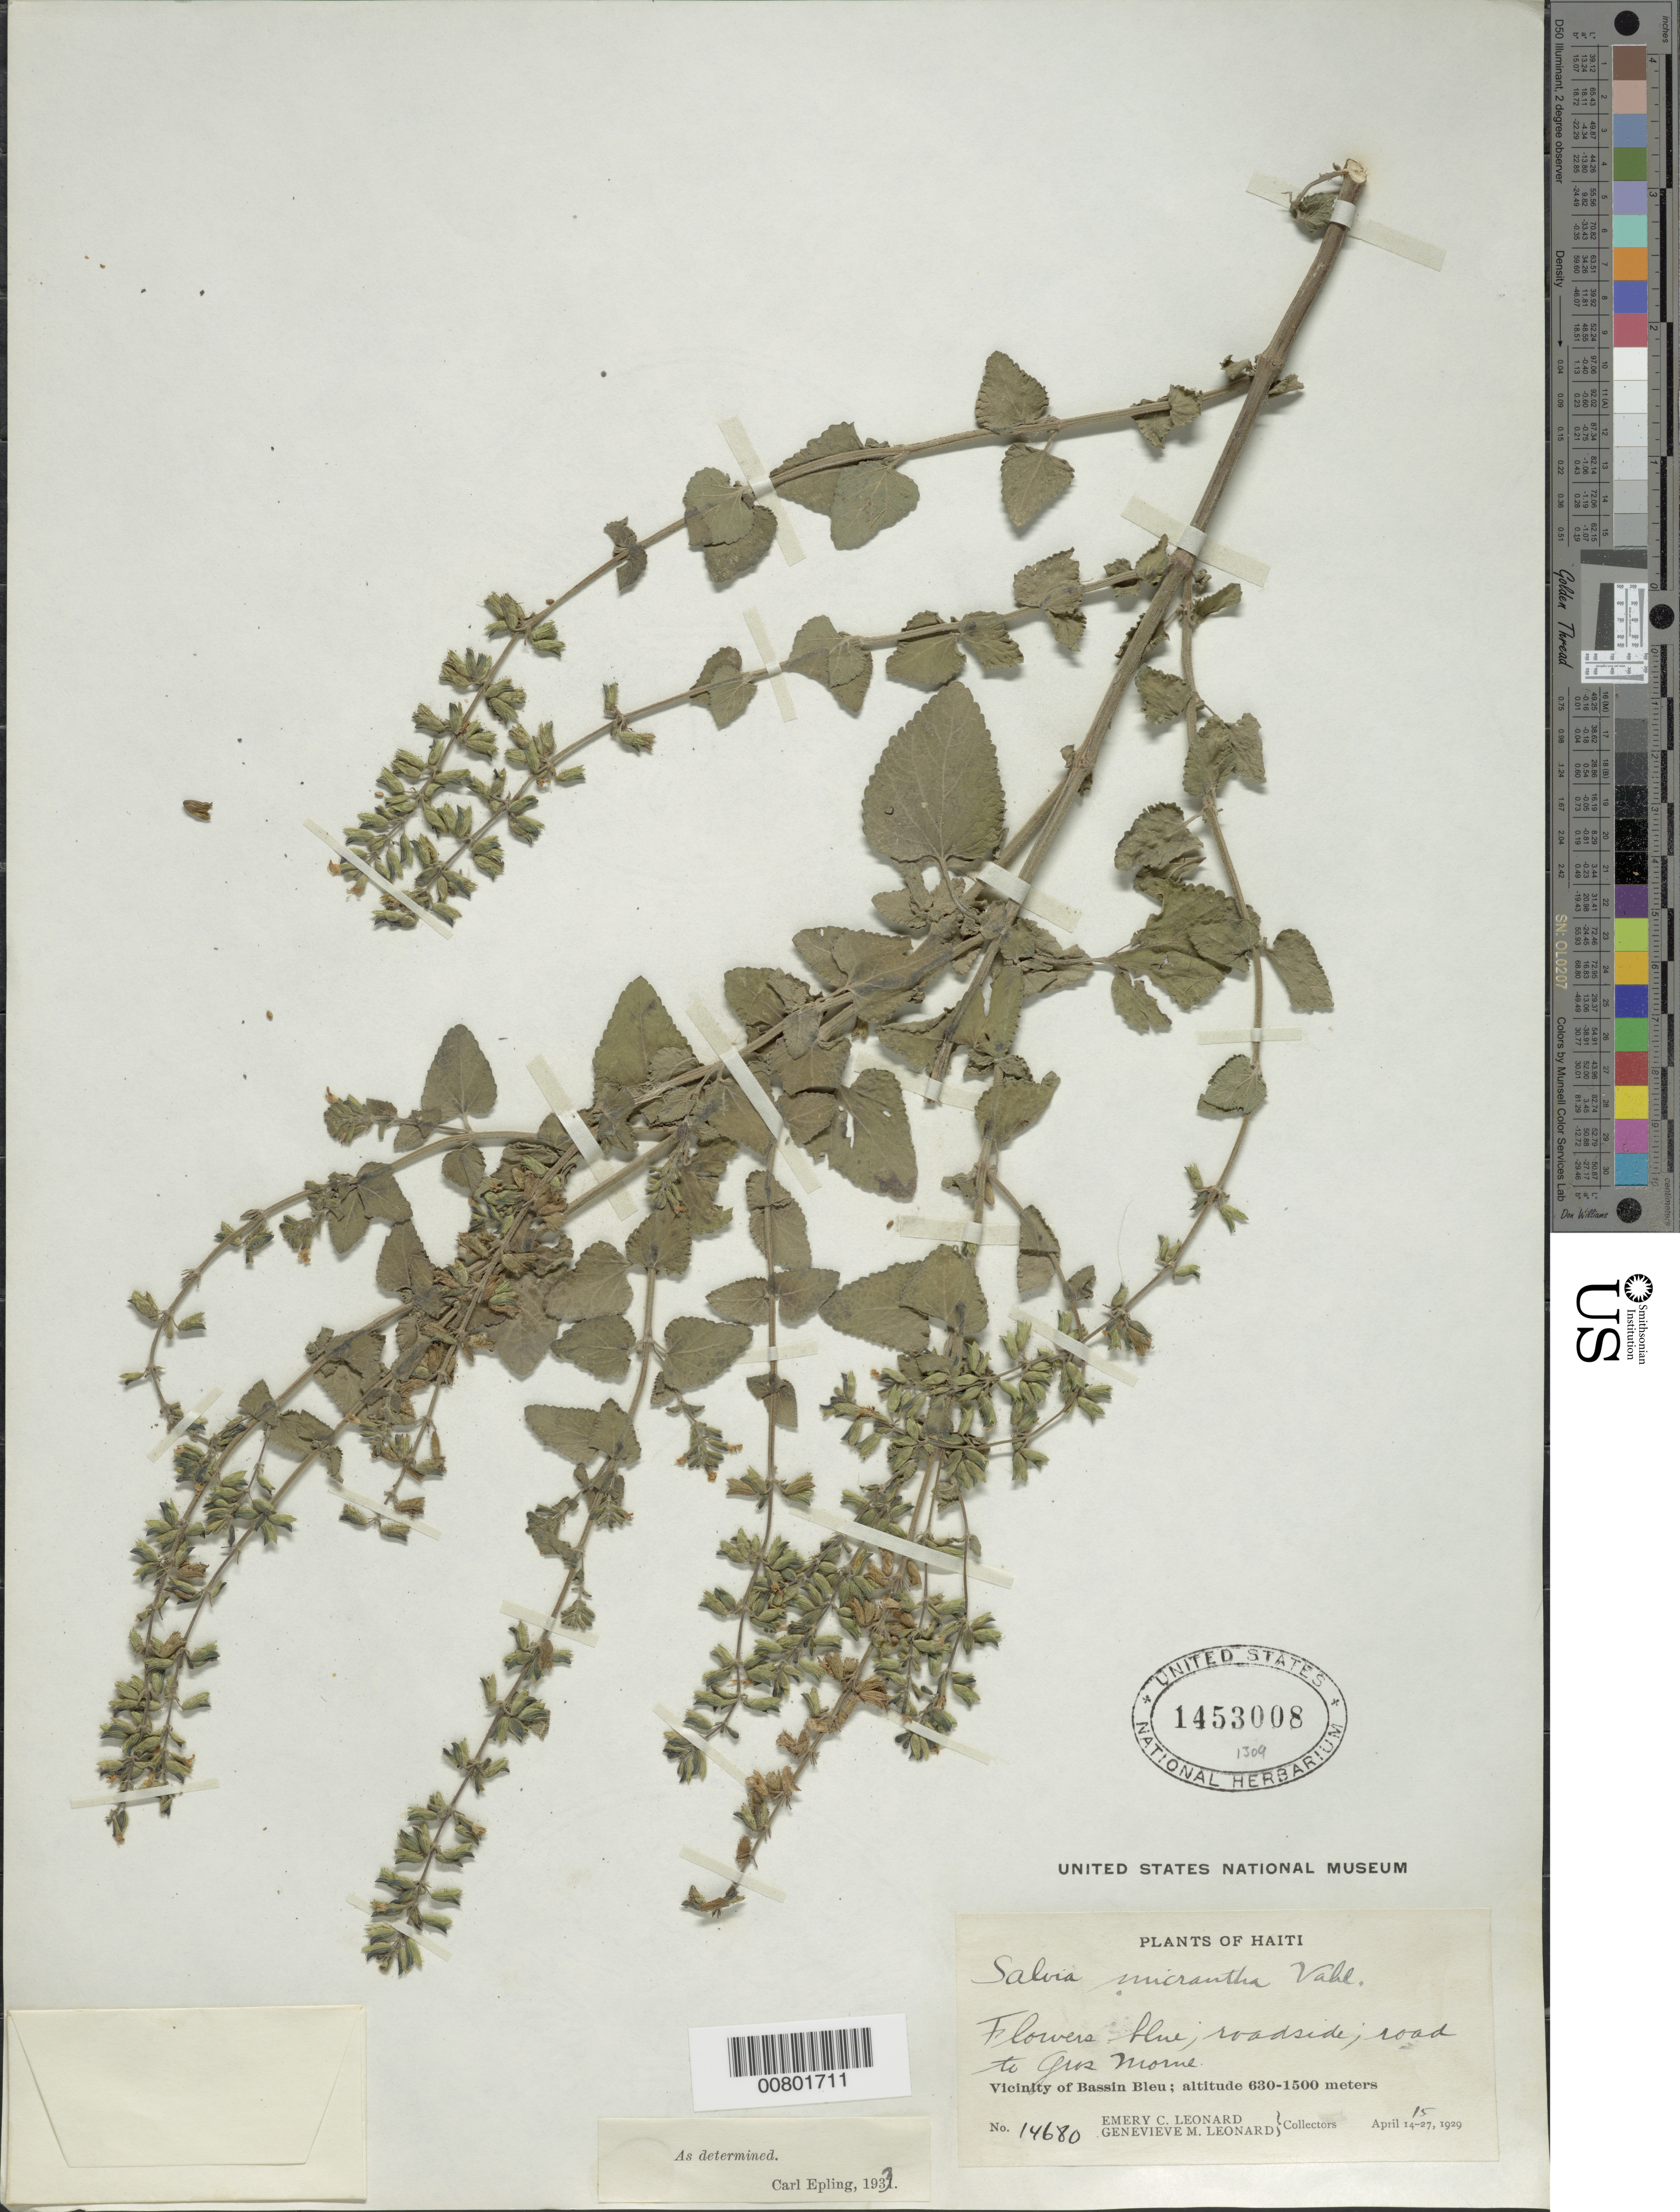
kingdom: Plantae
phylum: Tracheophyta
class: Magnoliopsida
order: Lamiales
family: Lamiaceae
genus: Salvia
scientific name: Salvia micrantha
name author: Vahl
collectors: E. C. Leonard & G. M. Leonard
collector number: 14680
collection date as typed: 15 Apr 1929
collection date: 1929-04-15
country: Haiti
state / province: Nord-Ouest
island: Hispaniola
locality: Vicinity of Bassin Bleu, road to Gros Morne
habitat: Roadside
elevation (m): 630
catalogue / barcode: US 1453008